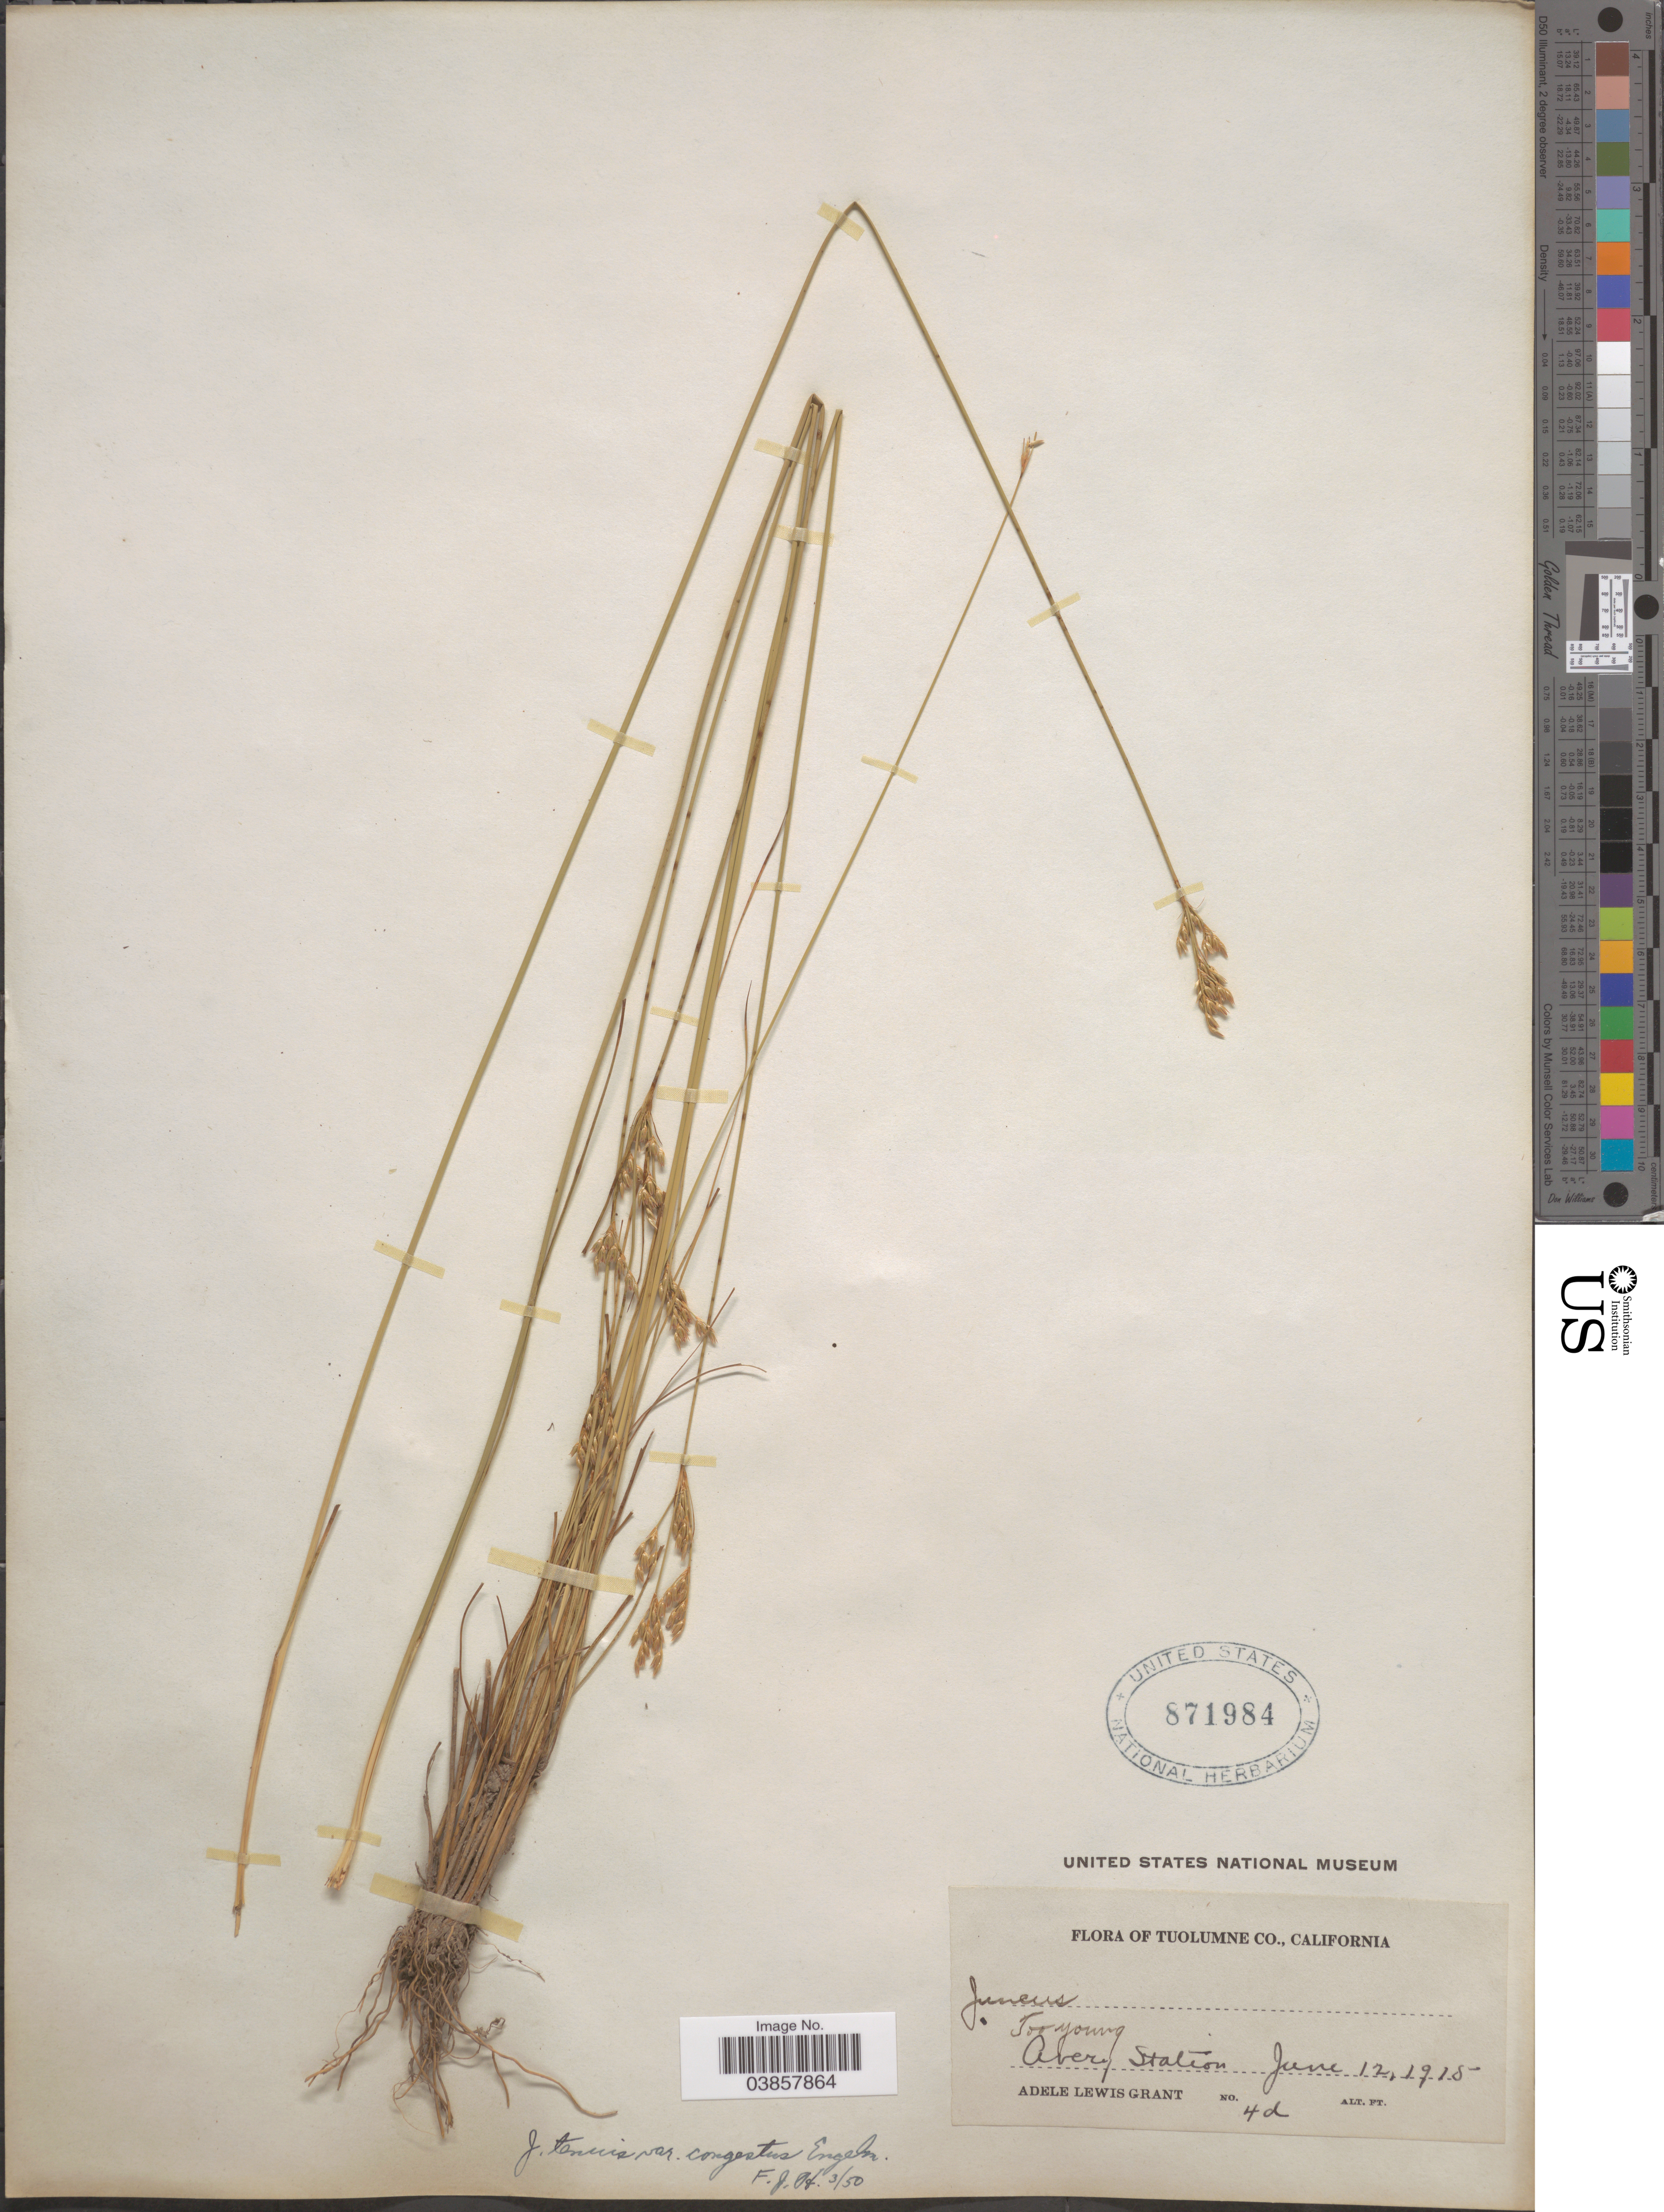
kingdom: Plantae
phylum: Tracheophyta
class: Liliopsida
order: Poales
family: Juncaceae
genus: Juncus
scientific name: Juncus tenuis var. congestus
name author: Engelm.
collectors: A. L. Grant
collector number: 4d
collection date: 1918-06-12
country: United States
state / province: California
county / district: Tuolumne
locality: Tuolumne Co. Avery Station.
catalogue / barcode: US 871984